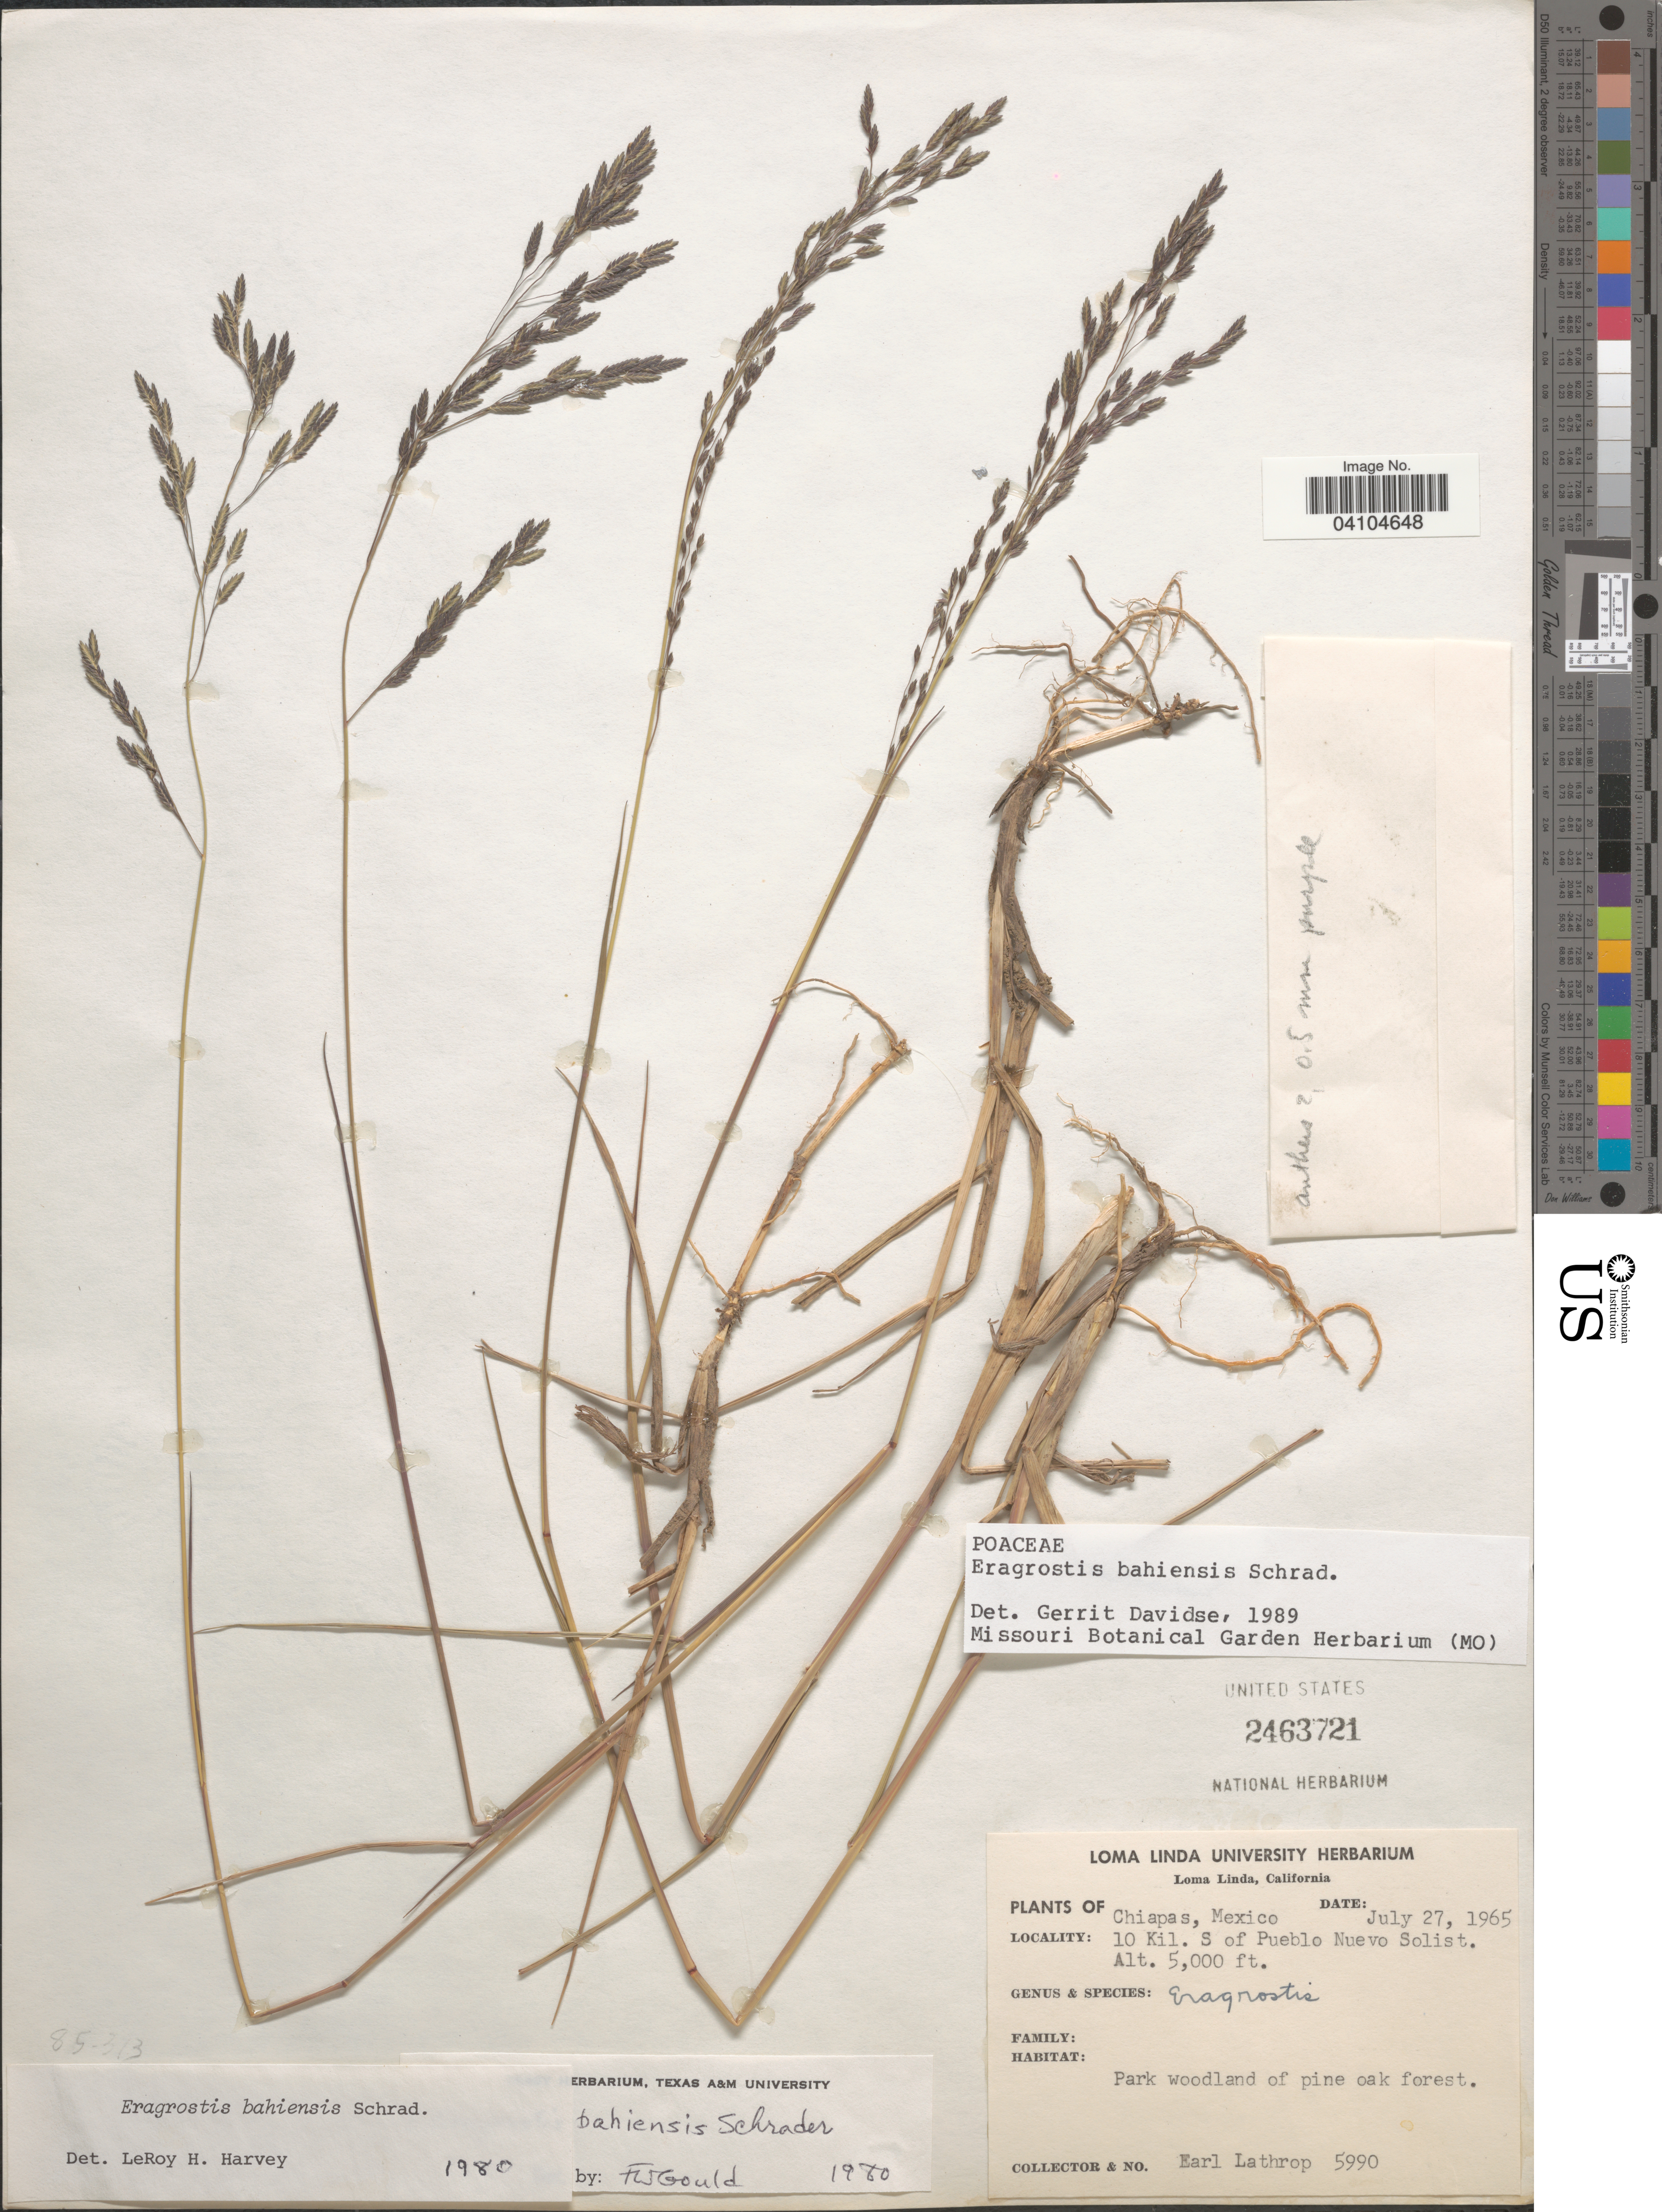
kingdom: Plantae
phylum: Tracheophyta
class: Liliopsida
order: Poales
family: Poaceae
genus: Eragrostis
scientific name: Eragrostis bahiensis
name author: Schrad. ex Schult.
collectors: E. W. Lathrop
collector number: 5990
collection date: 1965-07-27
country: Mexico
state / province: Chiapas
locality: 10 Kil. S of Pueblo Nuevo Solist.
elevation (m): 1524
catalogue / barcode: US 2463721